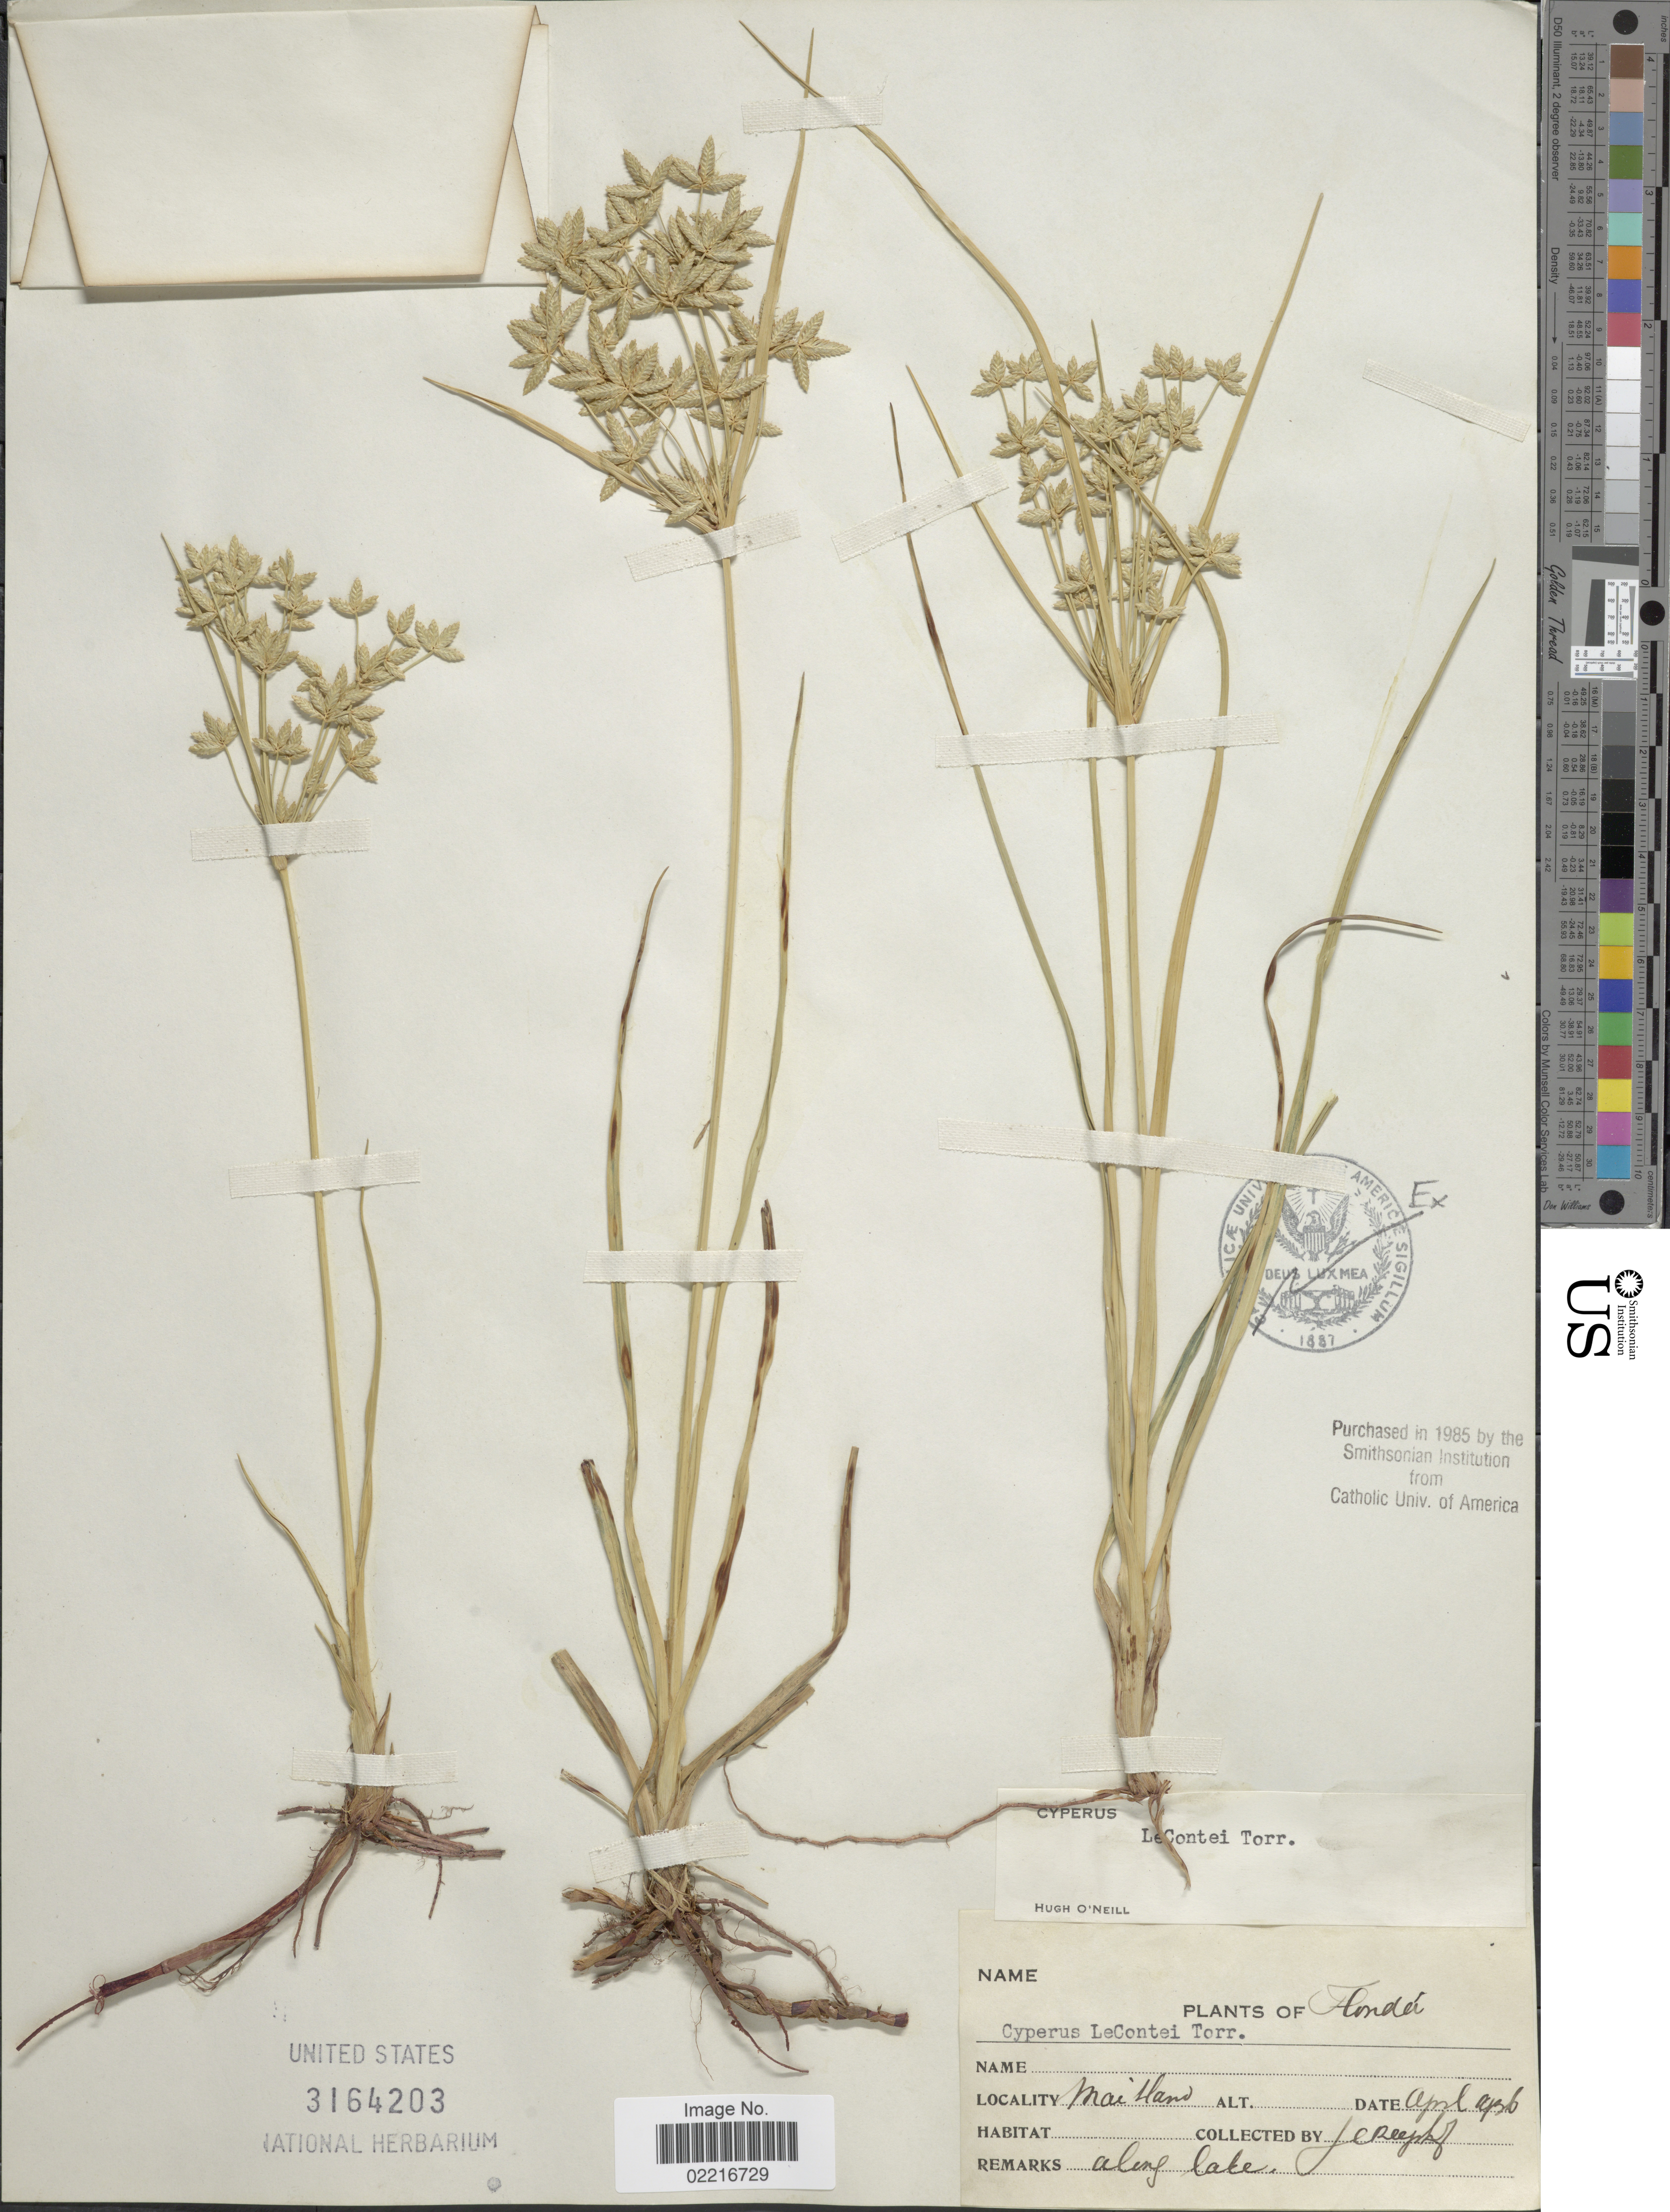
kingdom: Plantae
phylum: Tracheophyta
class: Liliopsida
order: Poales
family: Cyperaceae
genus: Cyperus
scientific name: Cyperus lecontei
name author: Torr. ex Steud.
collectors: J. C. T. Uphof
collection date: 1936-04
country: United States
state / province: Florida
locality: Maitland, along lake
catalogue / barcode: US 3164203